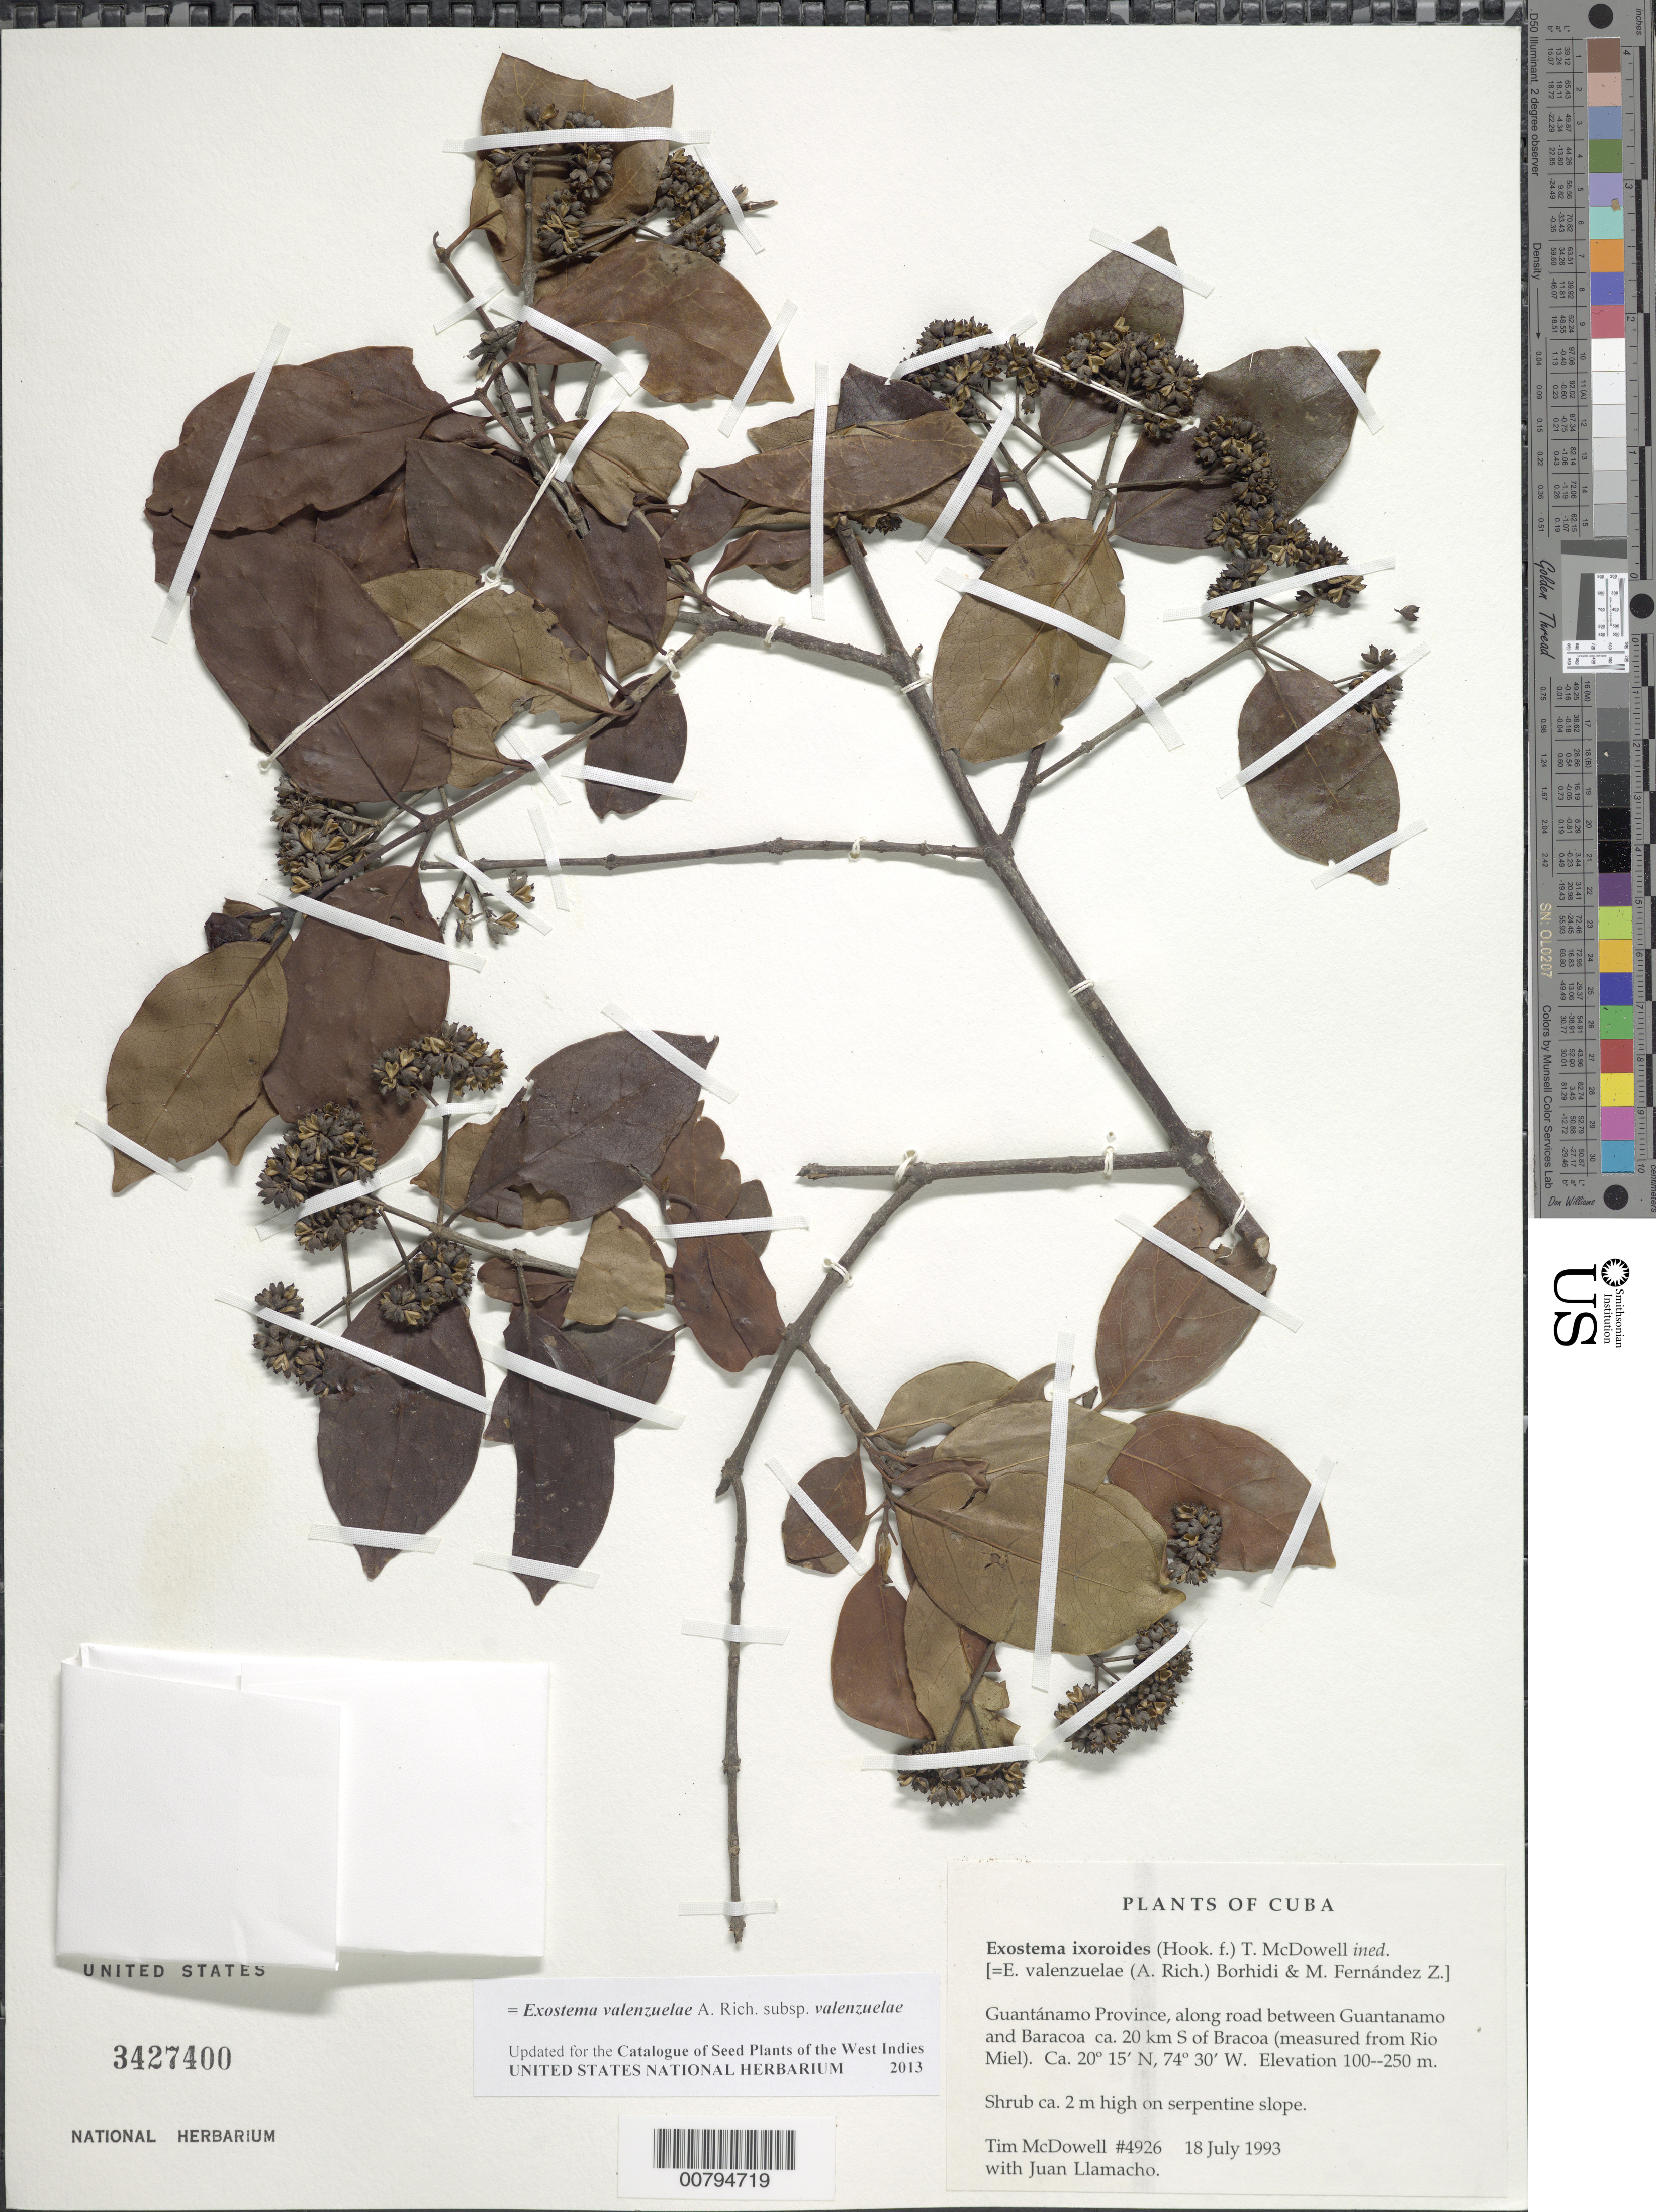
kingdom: Plantae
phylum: Tracheophyta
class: Magnoliopsida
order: Gentianales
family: Rubiaceae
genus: Exostema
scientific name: Exostema valenzuelae subsp. valenzuelae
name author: A. Rich.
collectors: T. McDowell & J. Llamacho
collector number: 4926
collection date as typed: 18 Jul 1993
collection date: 1993-07-18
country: Cuba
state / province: Guantanamo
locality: Along road between Guantanamo and Baracoa ca. 20 km S of Bracoa (measured from Rio Miel)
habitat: On serpentine slope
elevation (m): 100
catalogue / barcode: US 3427400